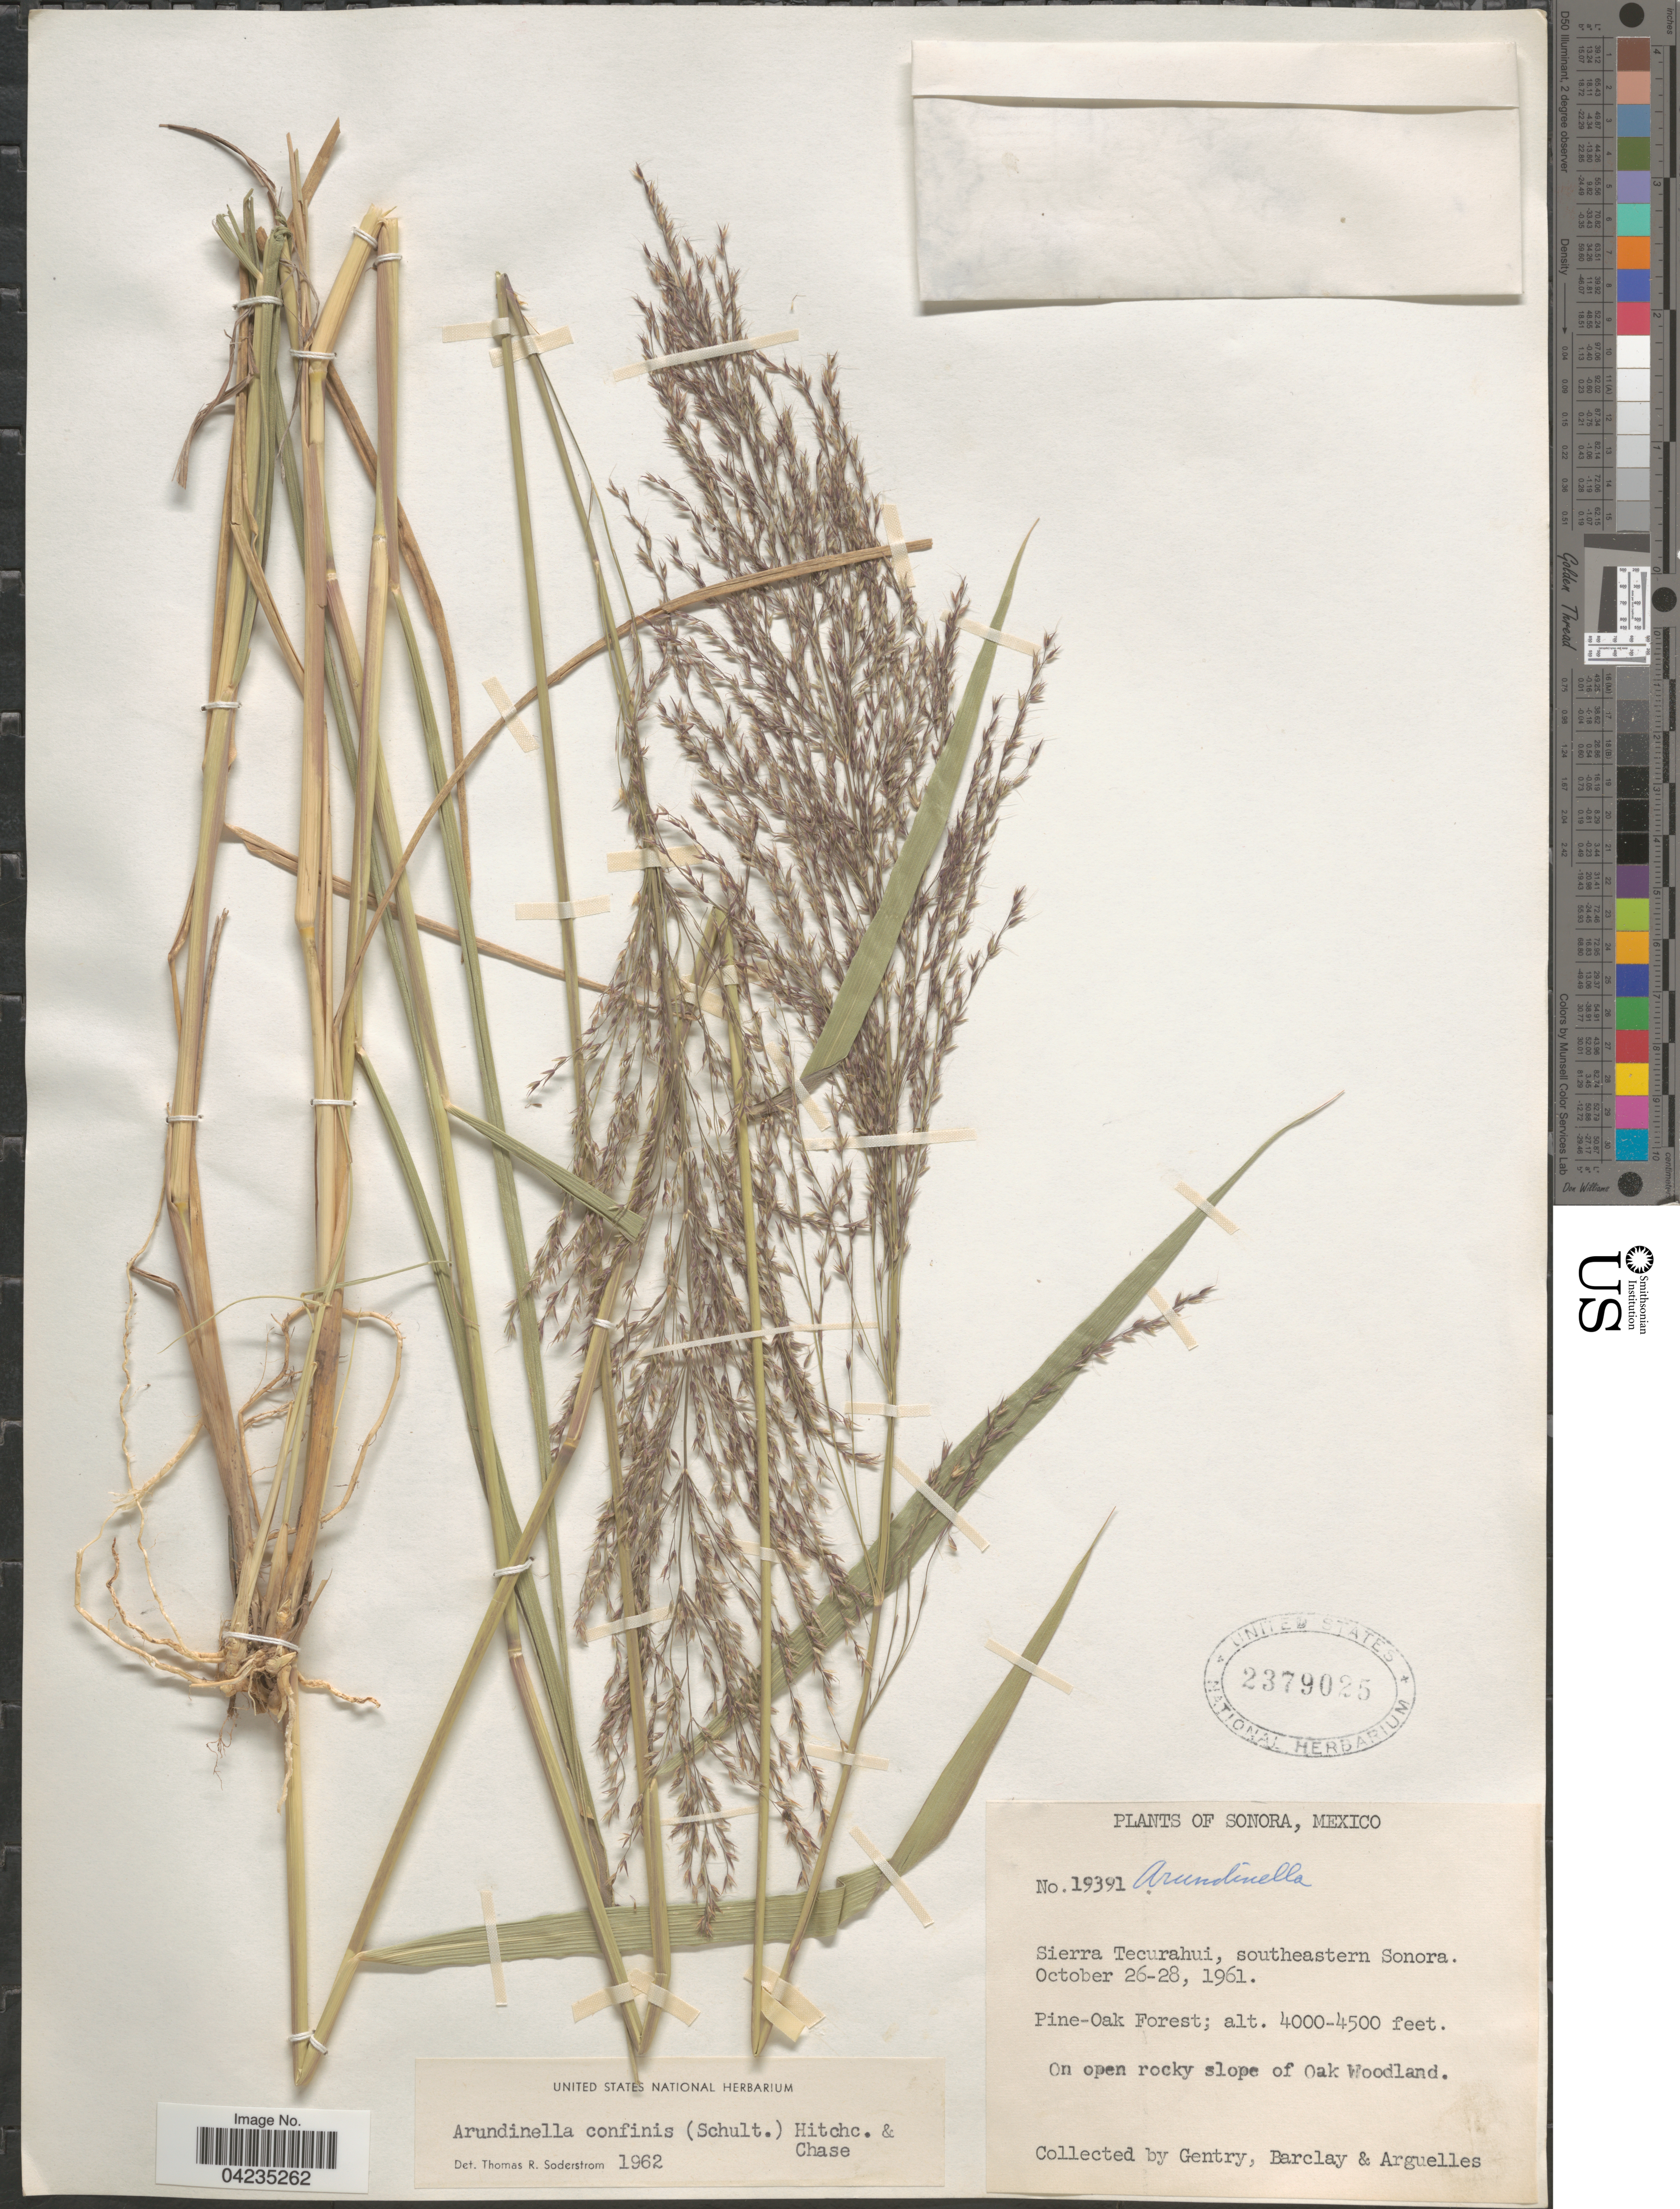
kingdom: Plantae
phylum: Tracheophyta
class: Liliopsida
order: Poales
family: Poaceae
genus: Arundinella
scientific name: Arundinella hispida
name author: (Humb. & Bonpl. ex Willd.) Kuntze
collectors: Gentry, --, -- Barclay & Arguelles, --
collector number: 19391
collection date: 1961-10-26/1961-10-28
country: Mexico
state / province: Sonora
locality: Sierra Tecurahui, southeastern Sonora. Pine-Oak Forest. On open rocky slope of Oak Wodland.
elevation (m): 1219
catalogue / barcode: US 2379025